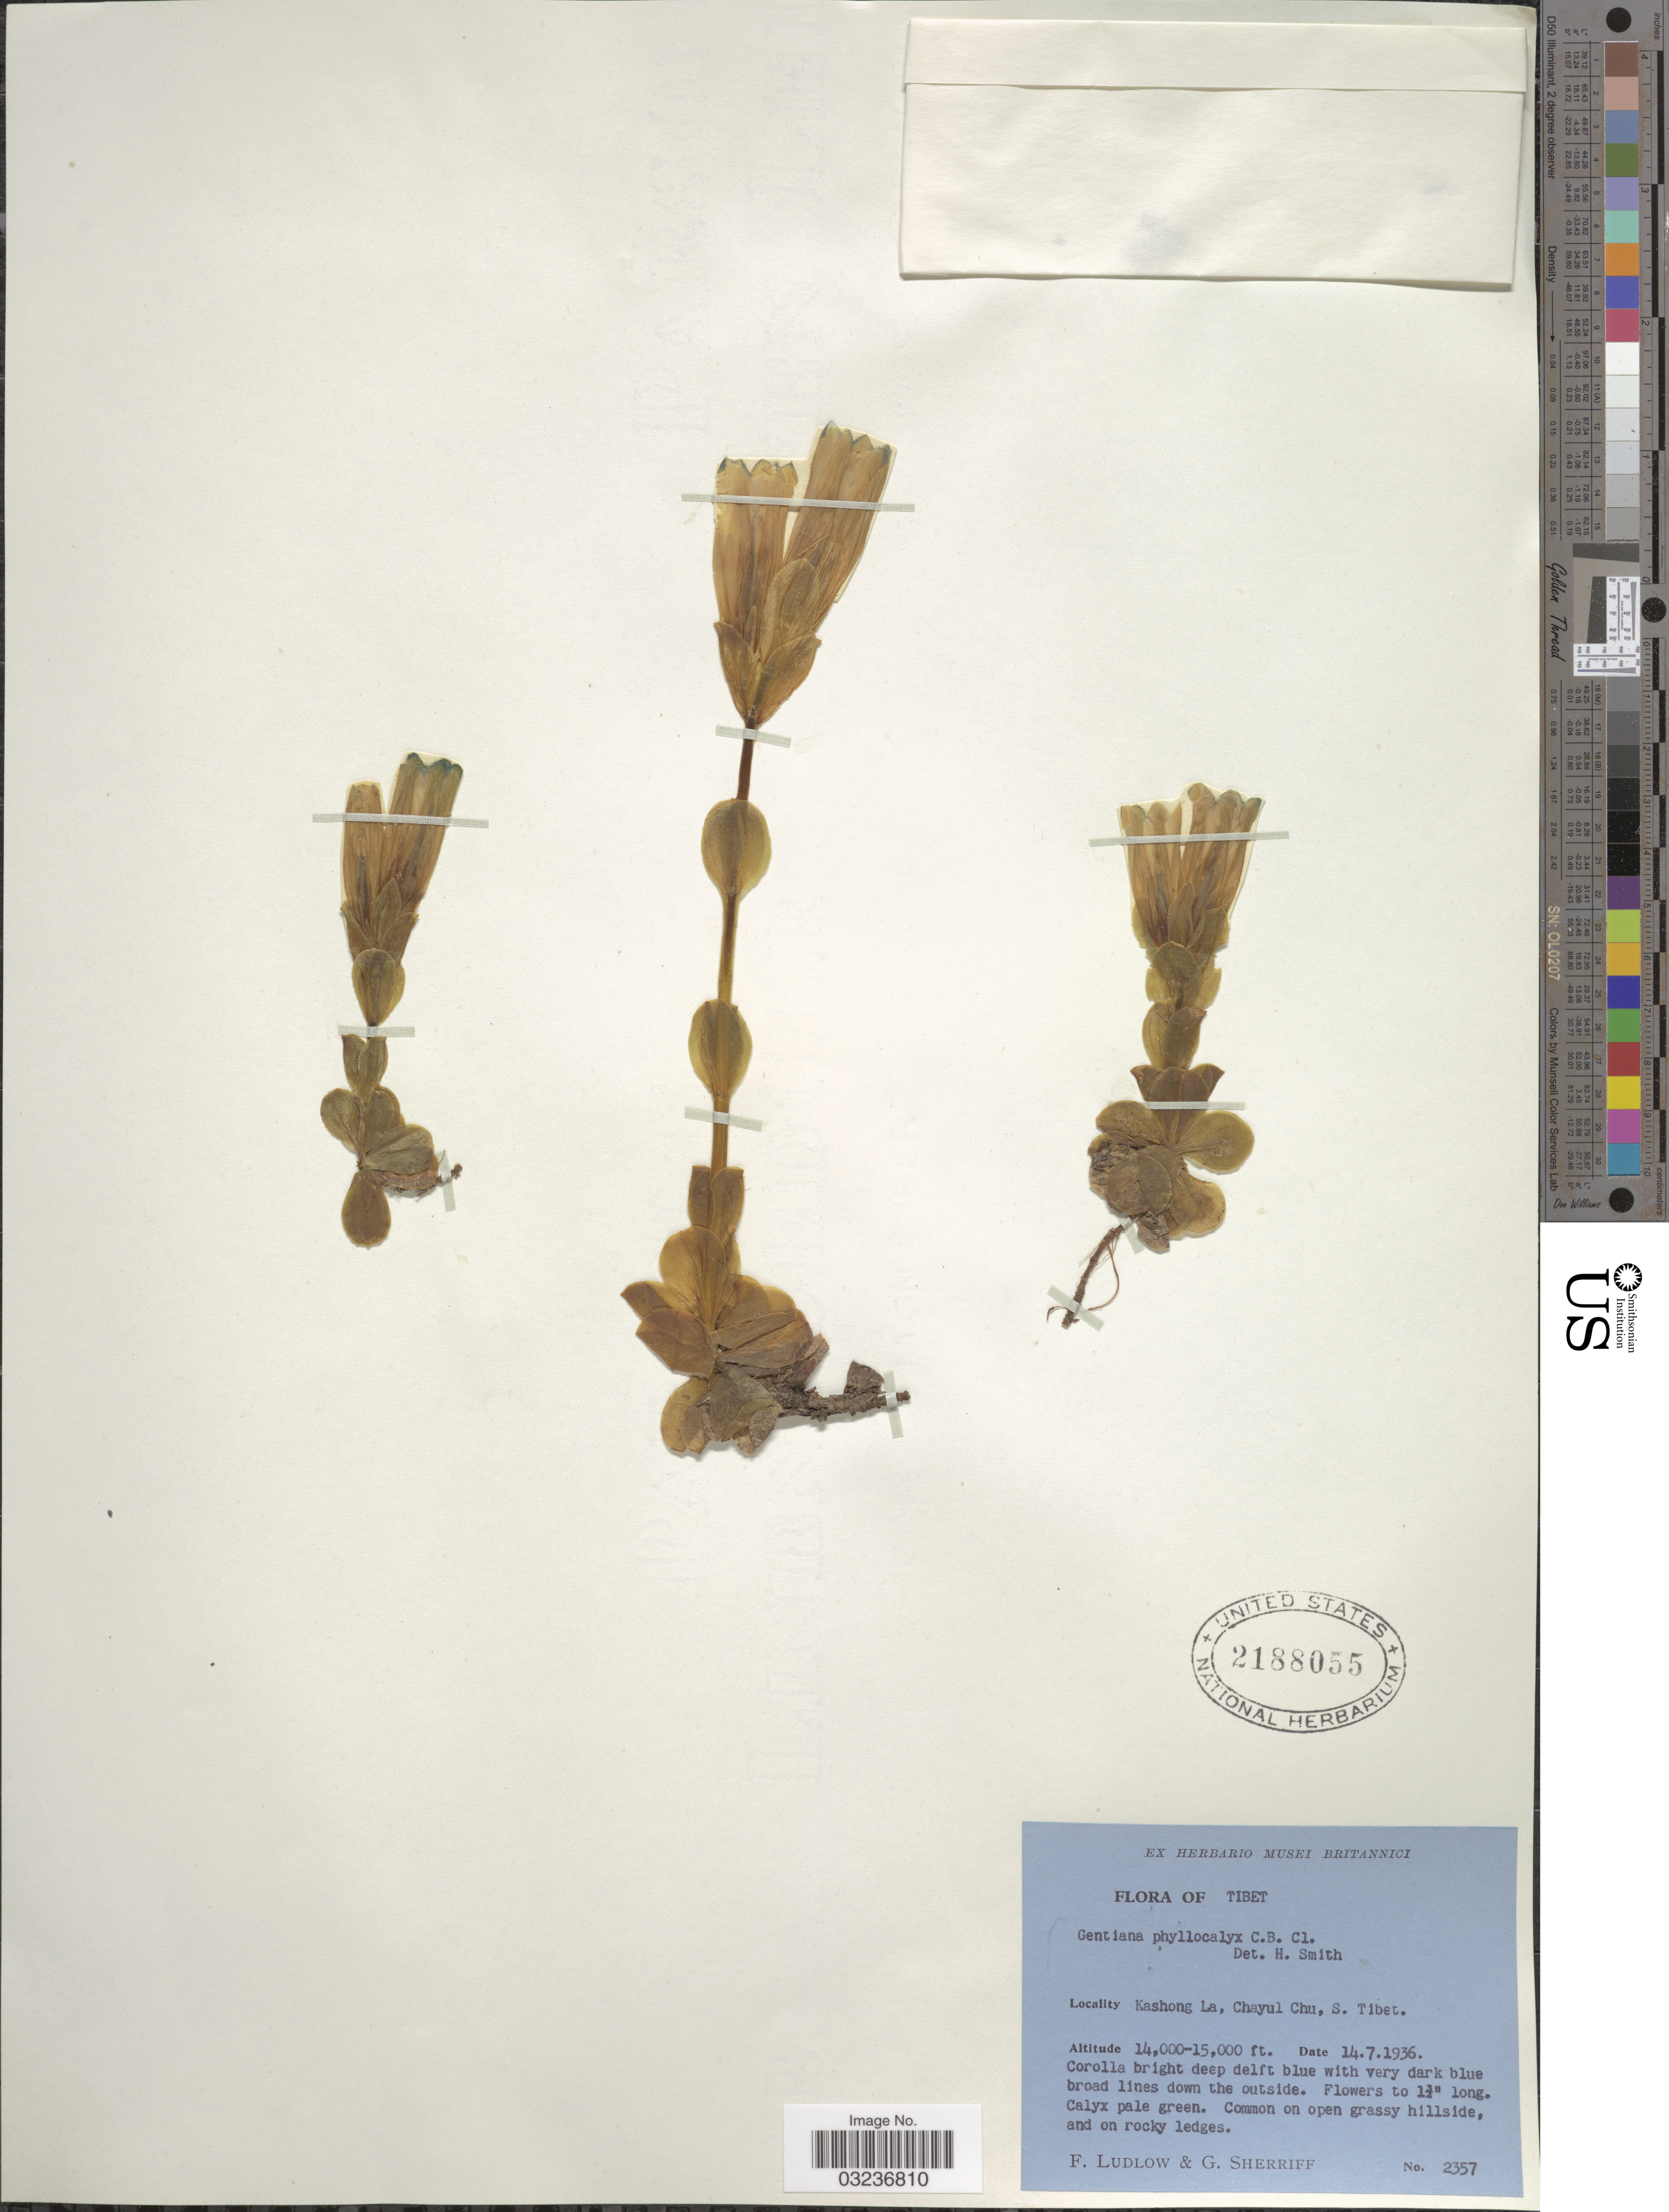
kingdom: Plantae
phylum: Tracheophyta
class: Magnoliopsida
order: Gentianales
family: Gentianaceae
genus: Gentiana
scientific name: Gentiana phyllocalyx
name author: C.B. Clarke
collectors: F. Ludlow & G. Sherriff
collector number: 2357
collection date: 1936-07-14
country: China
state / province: Xizang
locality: Tibet, Kashong La, Chayul Chu, S. Tibet.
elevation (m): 4267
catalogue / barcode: US 2188055